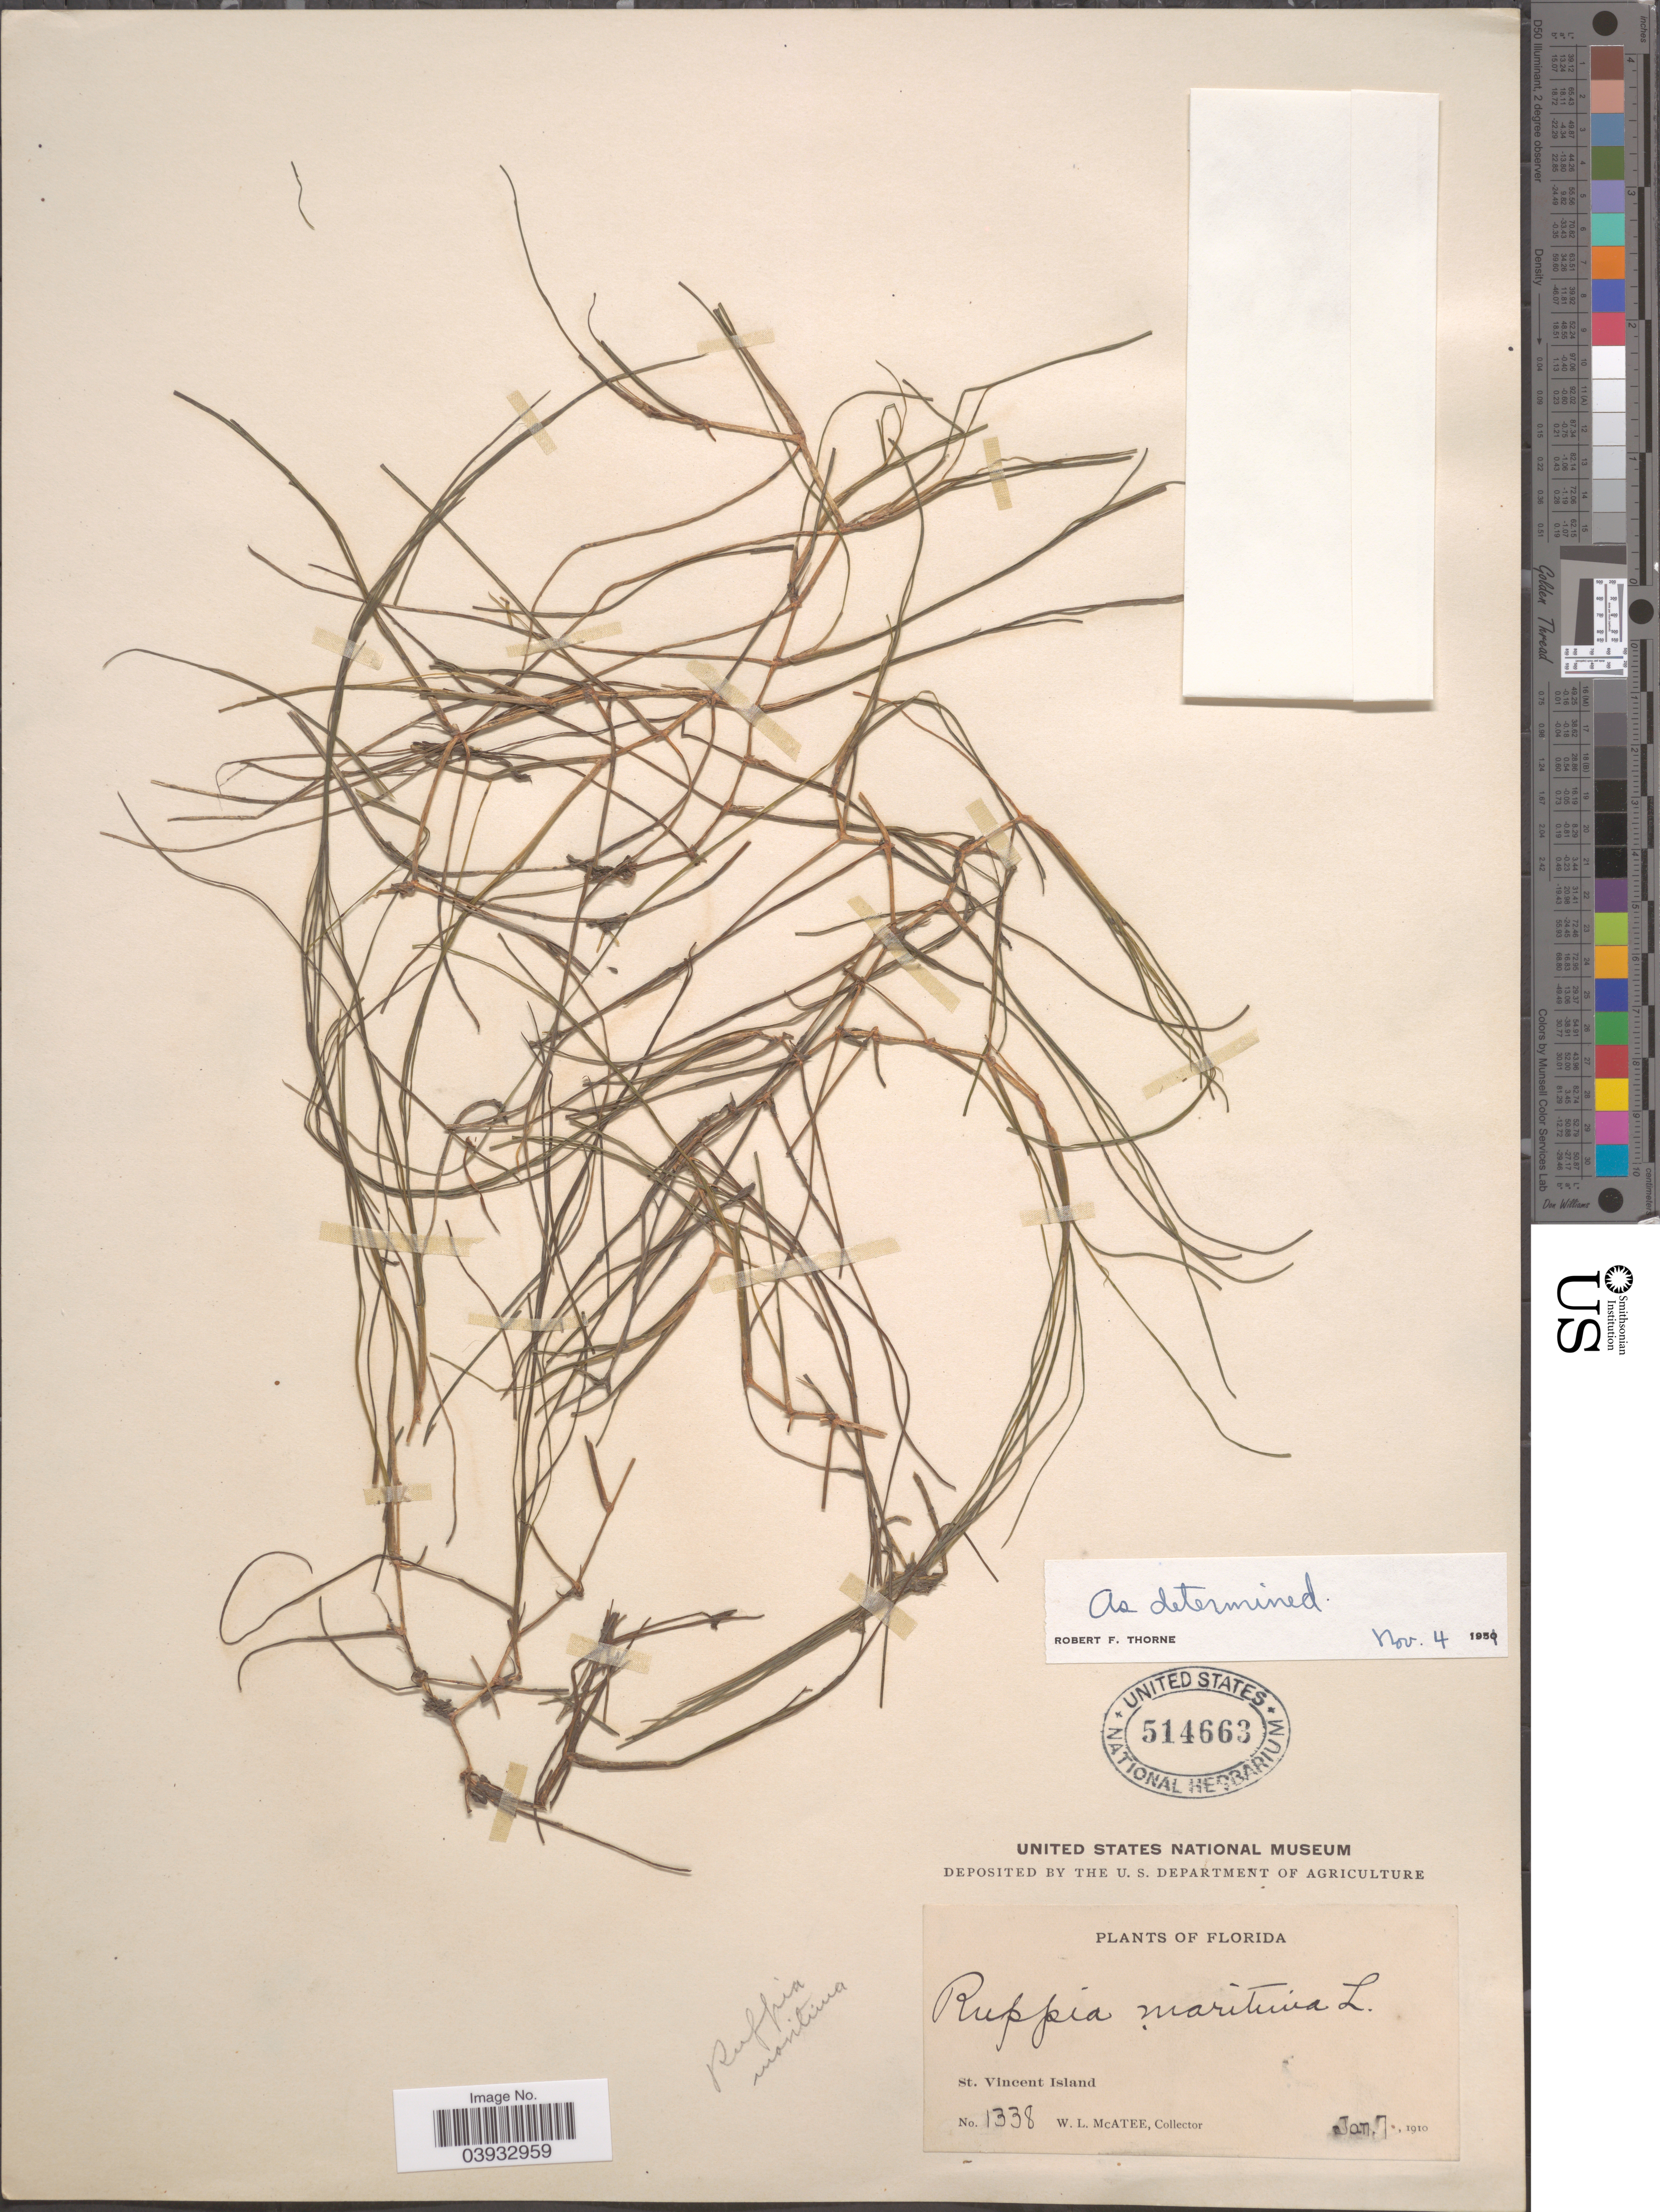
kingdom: Plantae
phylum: Tracheophyta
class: Liliopsida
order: Alismatales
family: Ruppiaceae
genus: Ruppia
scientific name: Ruppia maritima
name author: L.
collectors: W. McAtee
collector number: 1338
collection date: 1910-01-07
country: United States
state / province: Florida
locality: St. Vincent Island.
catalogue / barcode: US 514663